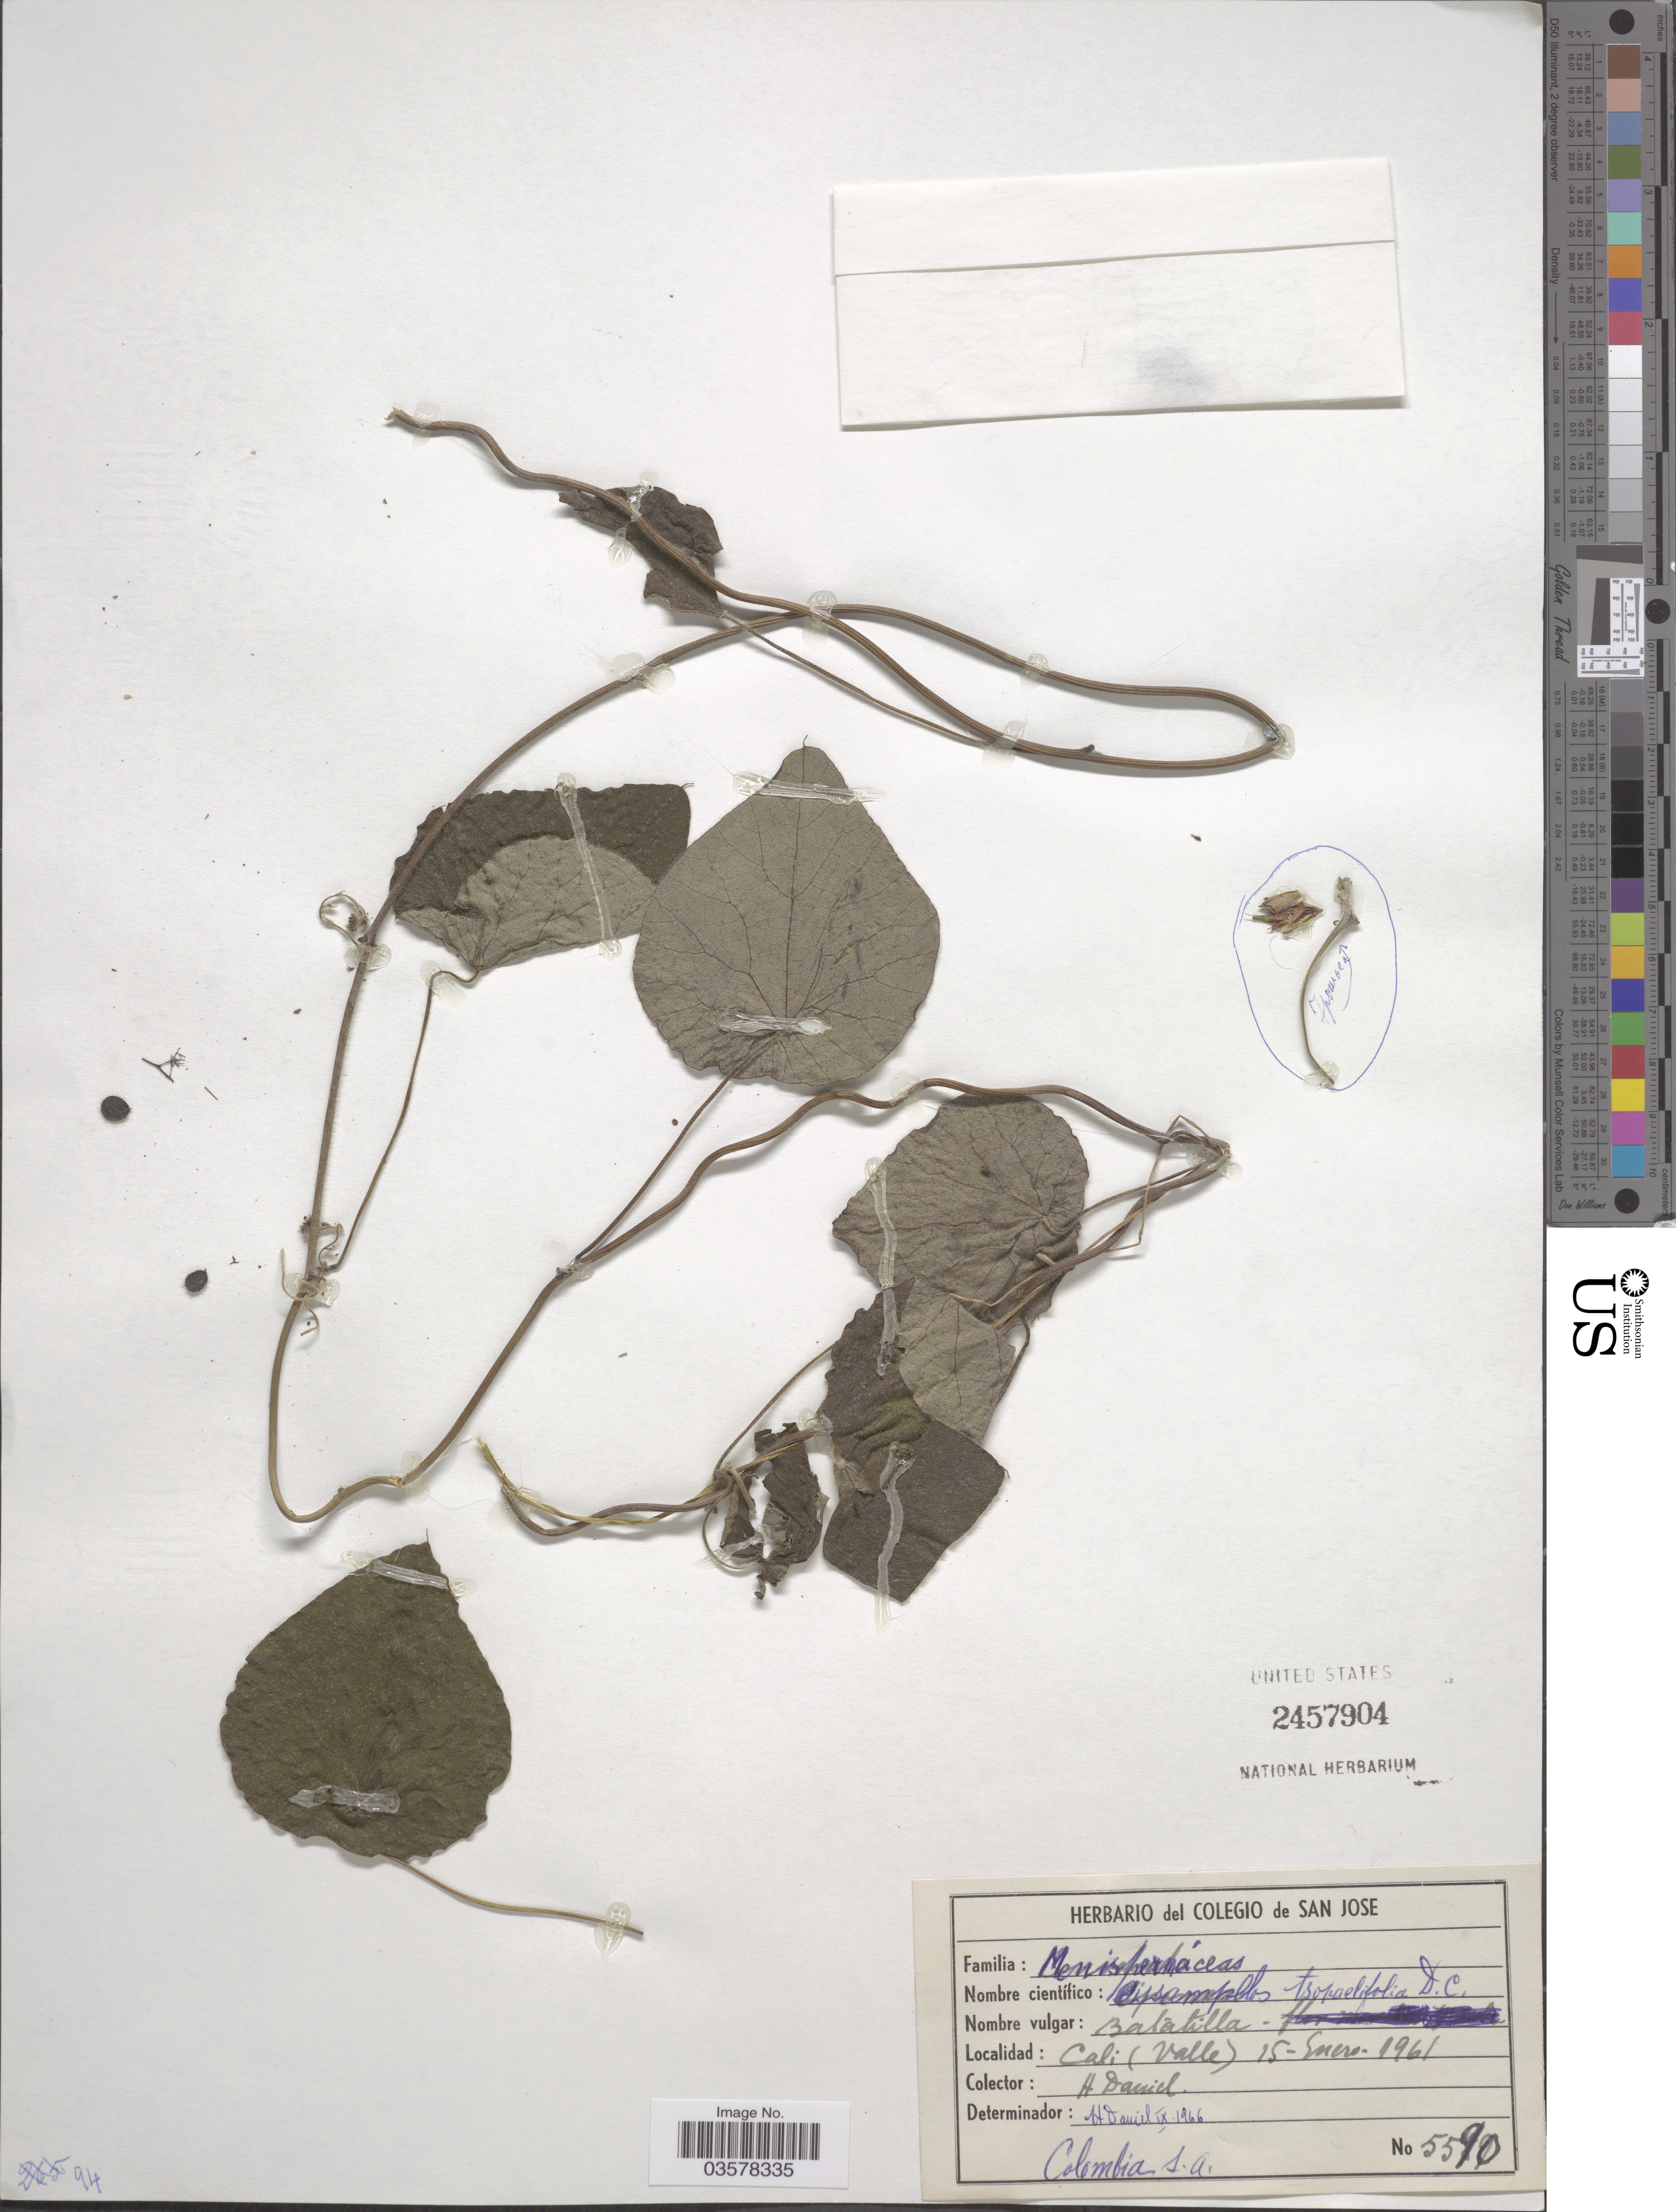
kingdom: Plantae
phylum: Tracheophyta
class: Magnoliopsida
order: Ranunculales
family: Menispermaceae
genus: Cissampelos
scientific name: Cissampelos tropaeolifolia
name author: DC.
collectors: H. Daniel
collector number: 5590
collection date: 1961-01-15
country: Colombia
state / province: Valle del Cauca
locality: Cali (Valle).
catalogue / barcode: US 2457904